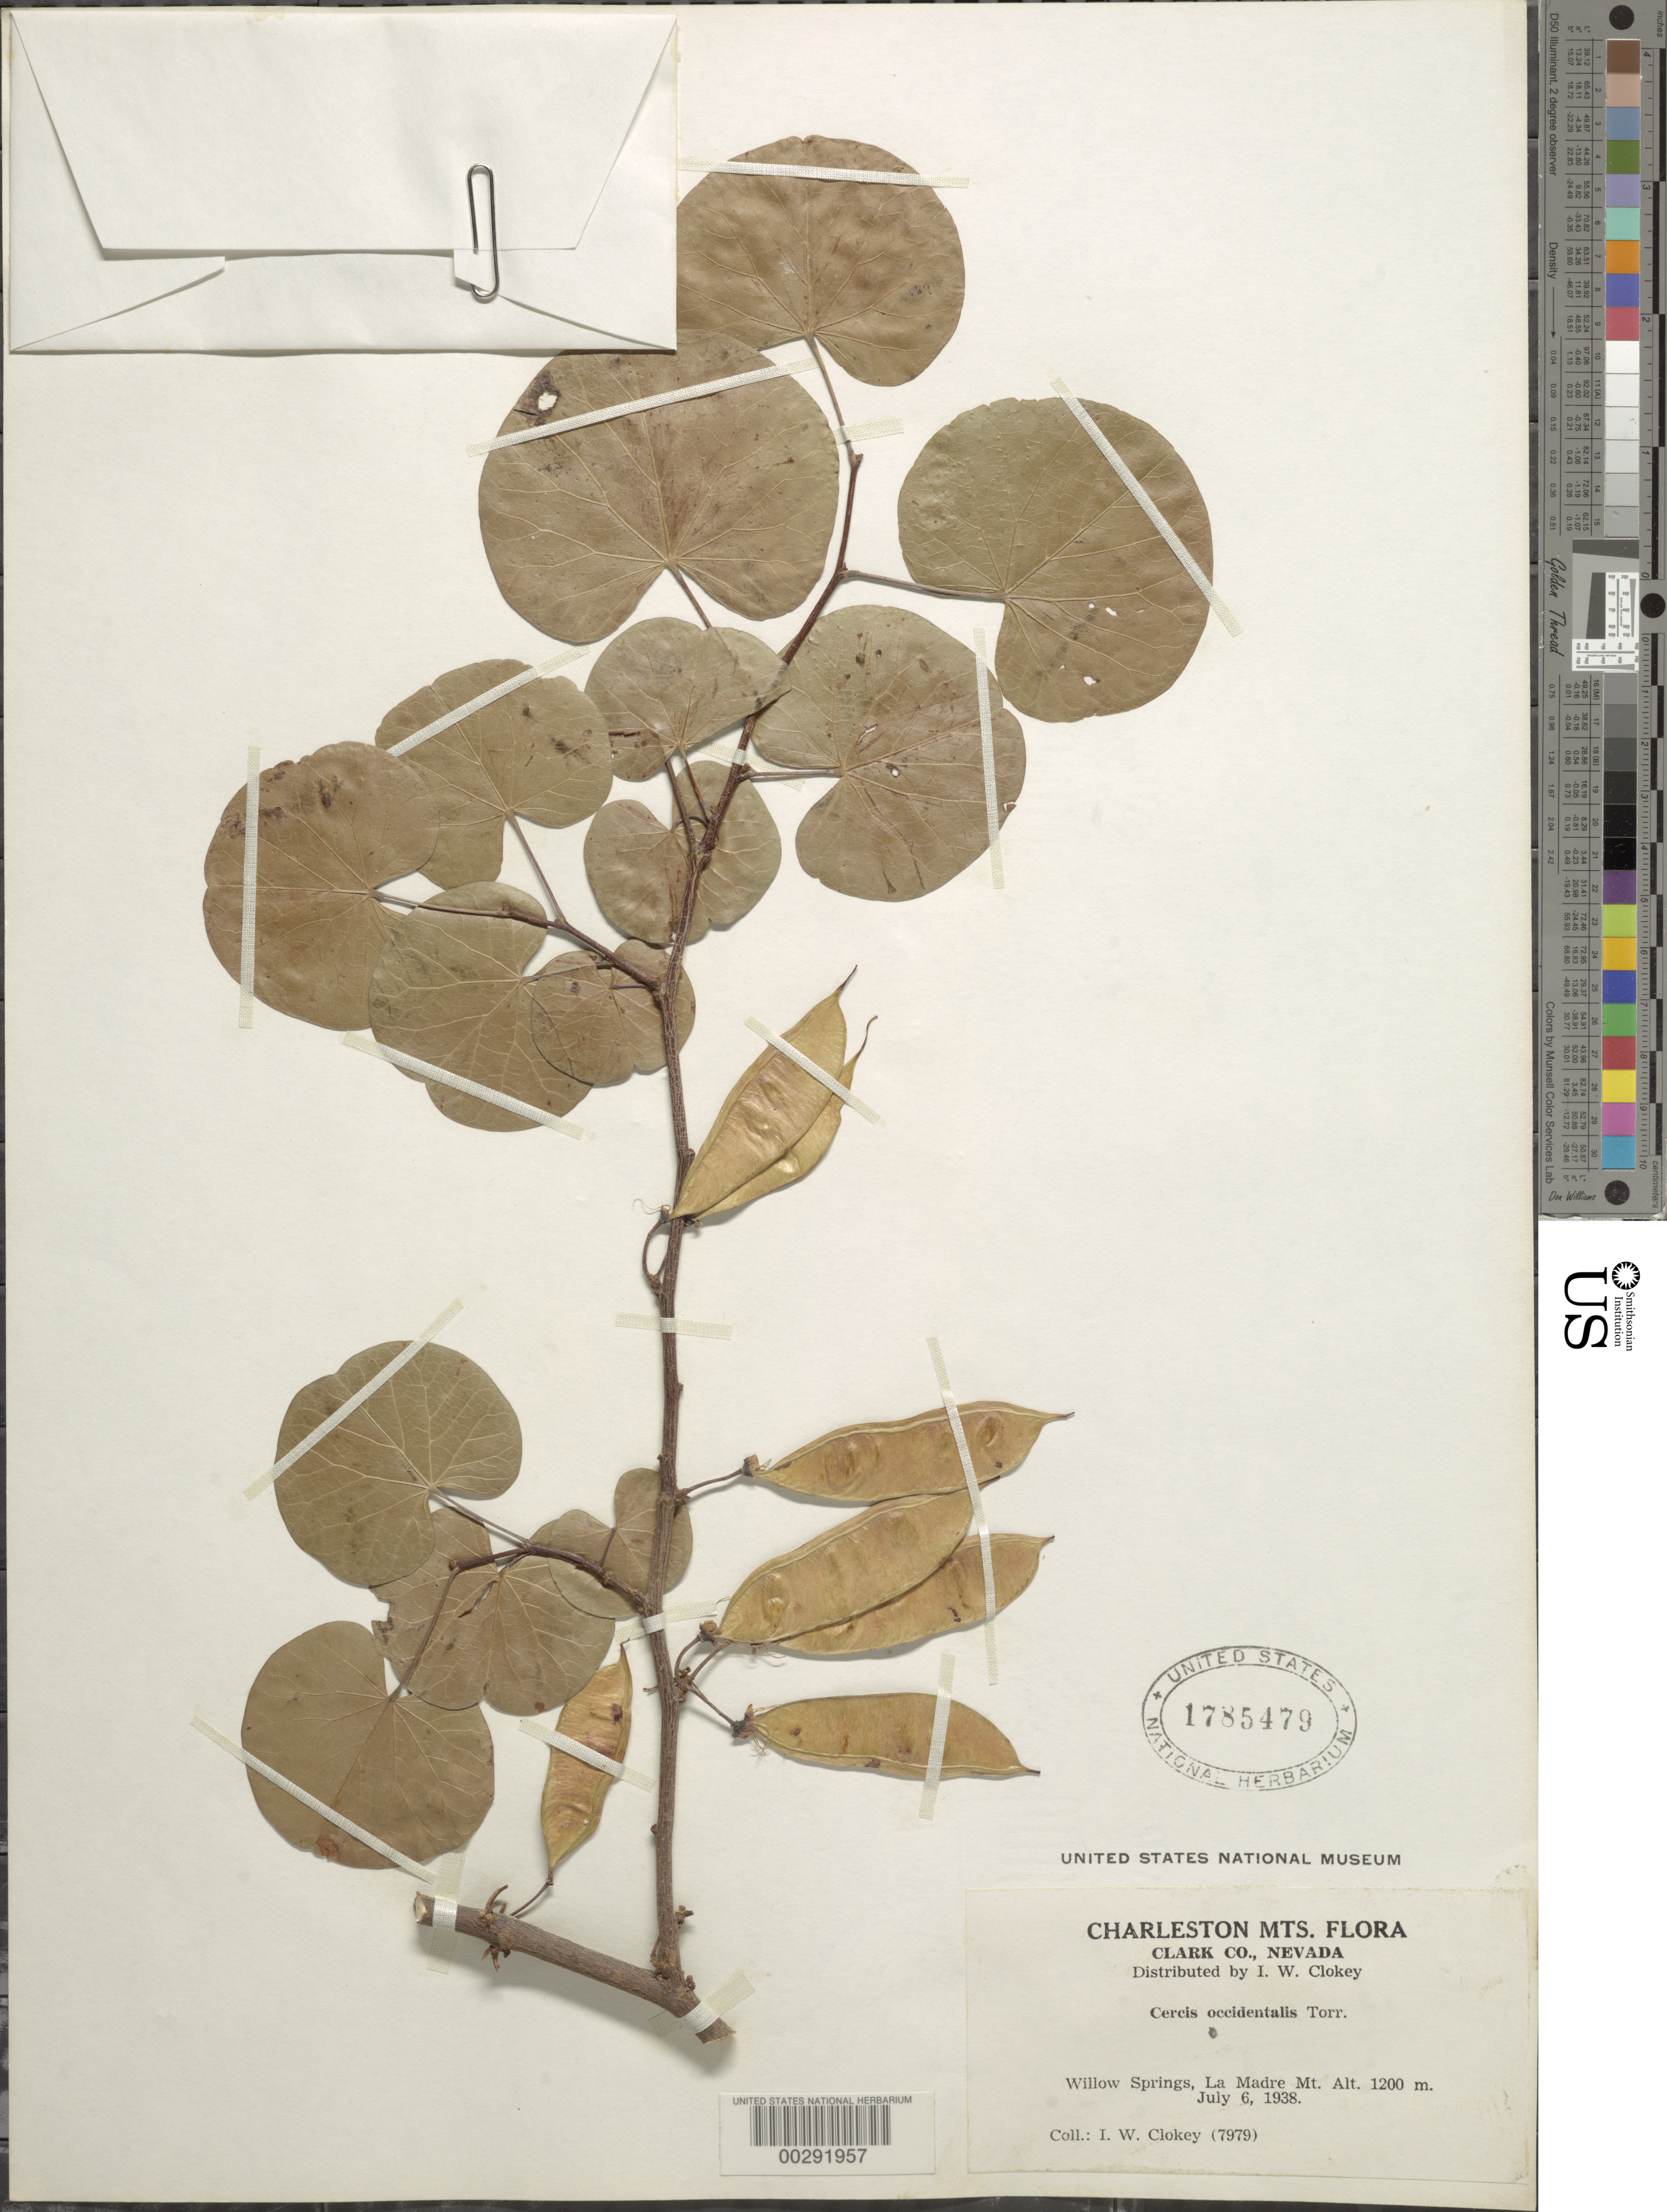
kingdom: Plantae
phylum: Tracheophyta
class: Magnoliopsida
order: Fabales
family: Fabaceae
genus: Cercis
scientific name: Cercis occidentalis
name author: Torr. ex A. Gray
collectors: I. W. Clokey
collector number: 7979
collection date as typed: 06 Jul 1938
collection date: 1938-07-06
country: United States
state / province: Nevada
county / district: Clark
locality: Willow springs, la madre mt.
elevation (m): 1200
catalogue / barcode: US 1785479